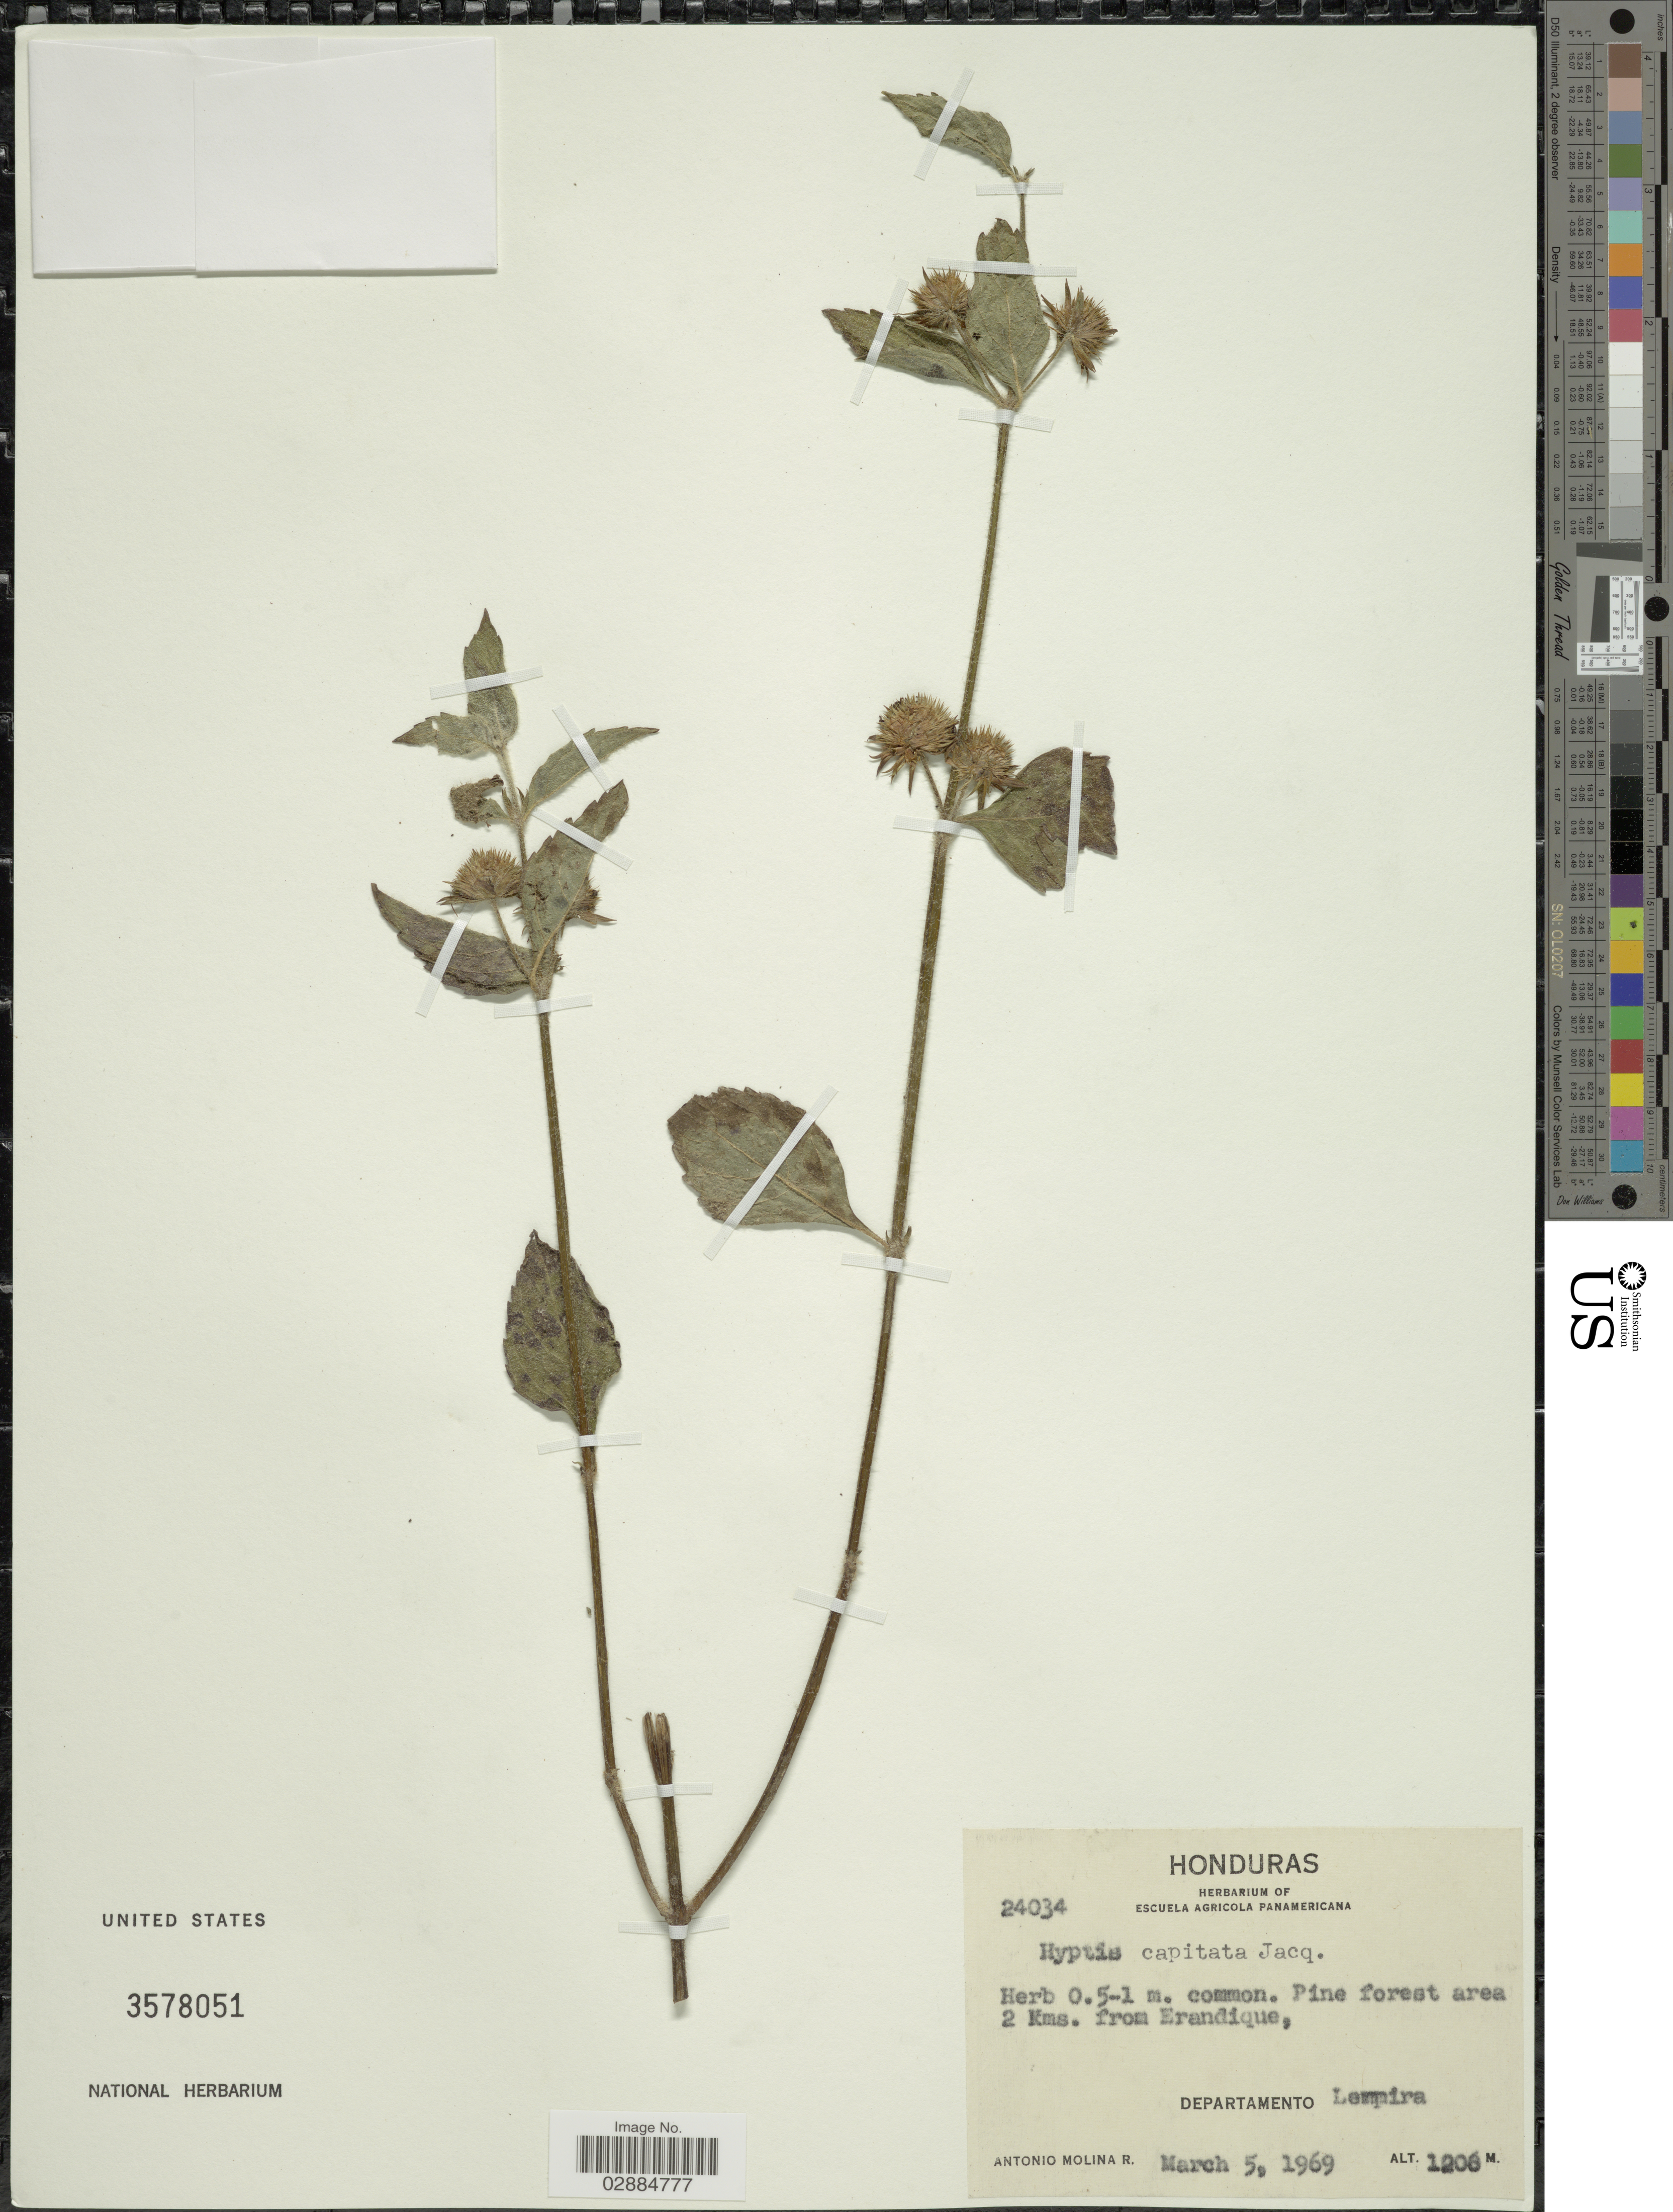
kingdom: Plantae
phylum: Tracheophyta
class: Magnoliopsida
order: Lamiales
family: Lamiaceae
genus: Hyptis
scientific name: Hyptis capitata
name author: Jacq.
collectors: A. Molina R.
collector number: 24034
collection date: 1969-03-05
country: Honduras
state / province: Lempira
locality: Pine forest area, 2 Kms. from Erandique, Departamento Lempira.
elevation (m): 1200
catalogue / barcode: US 3578051